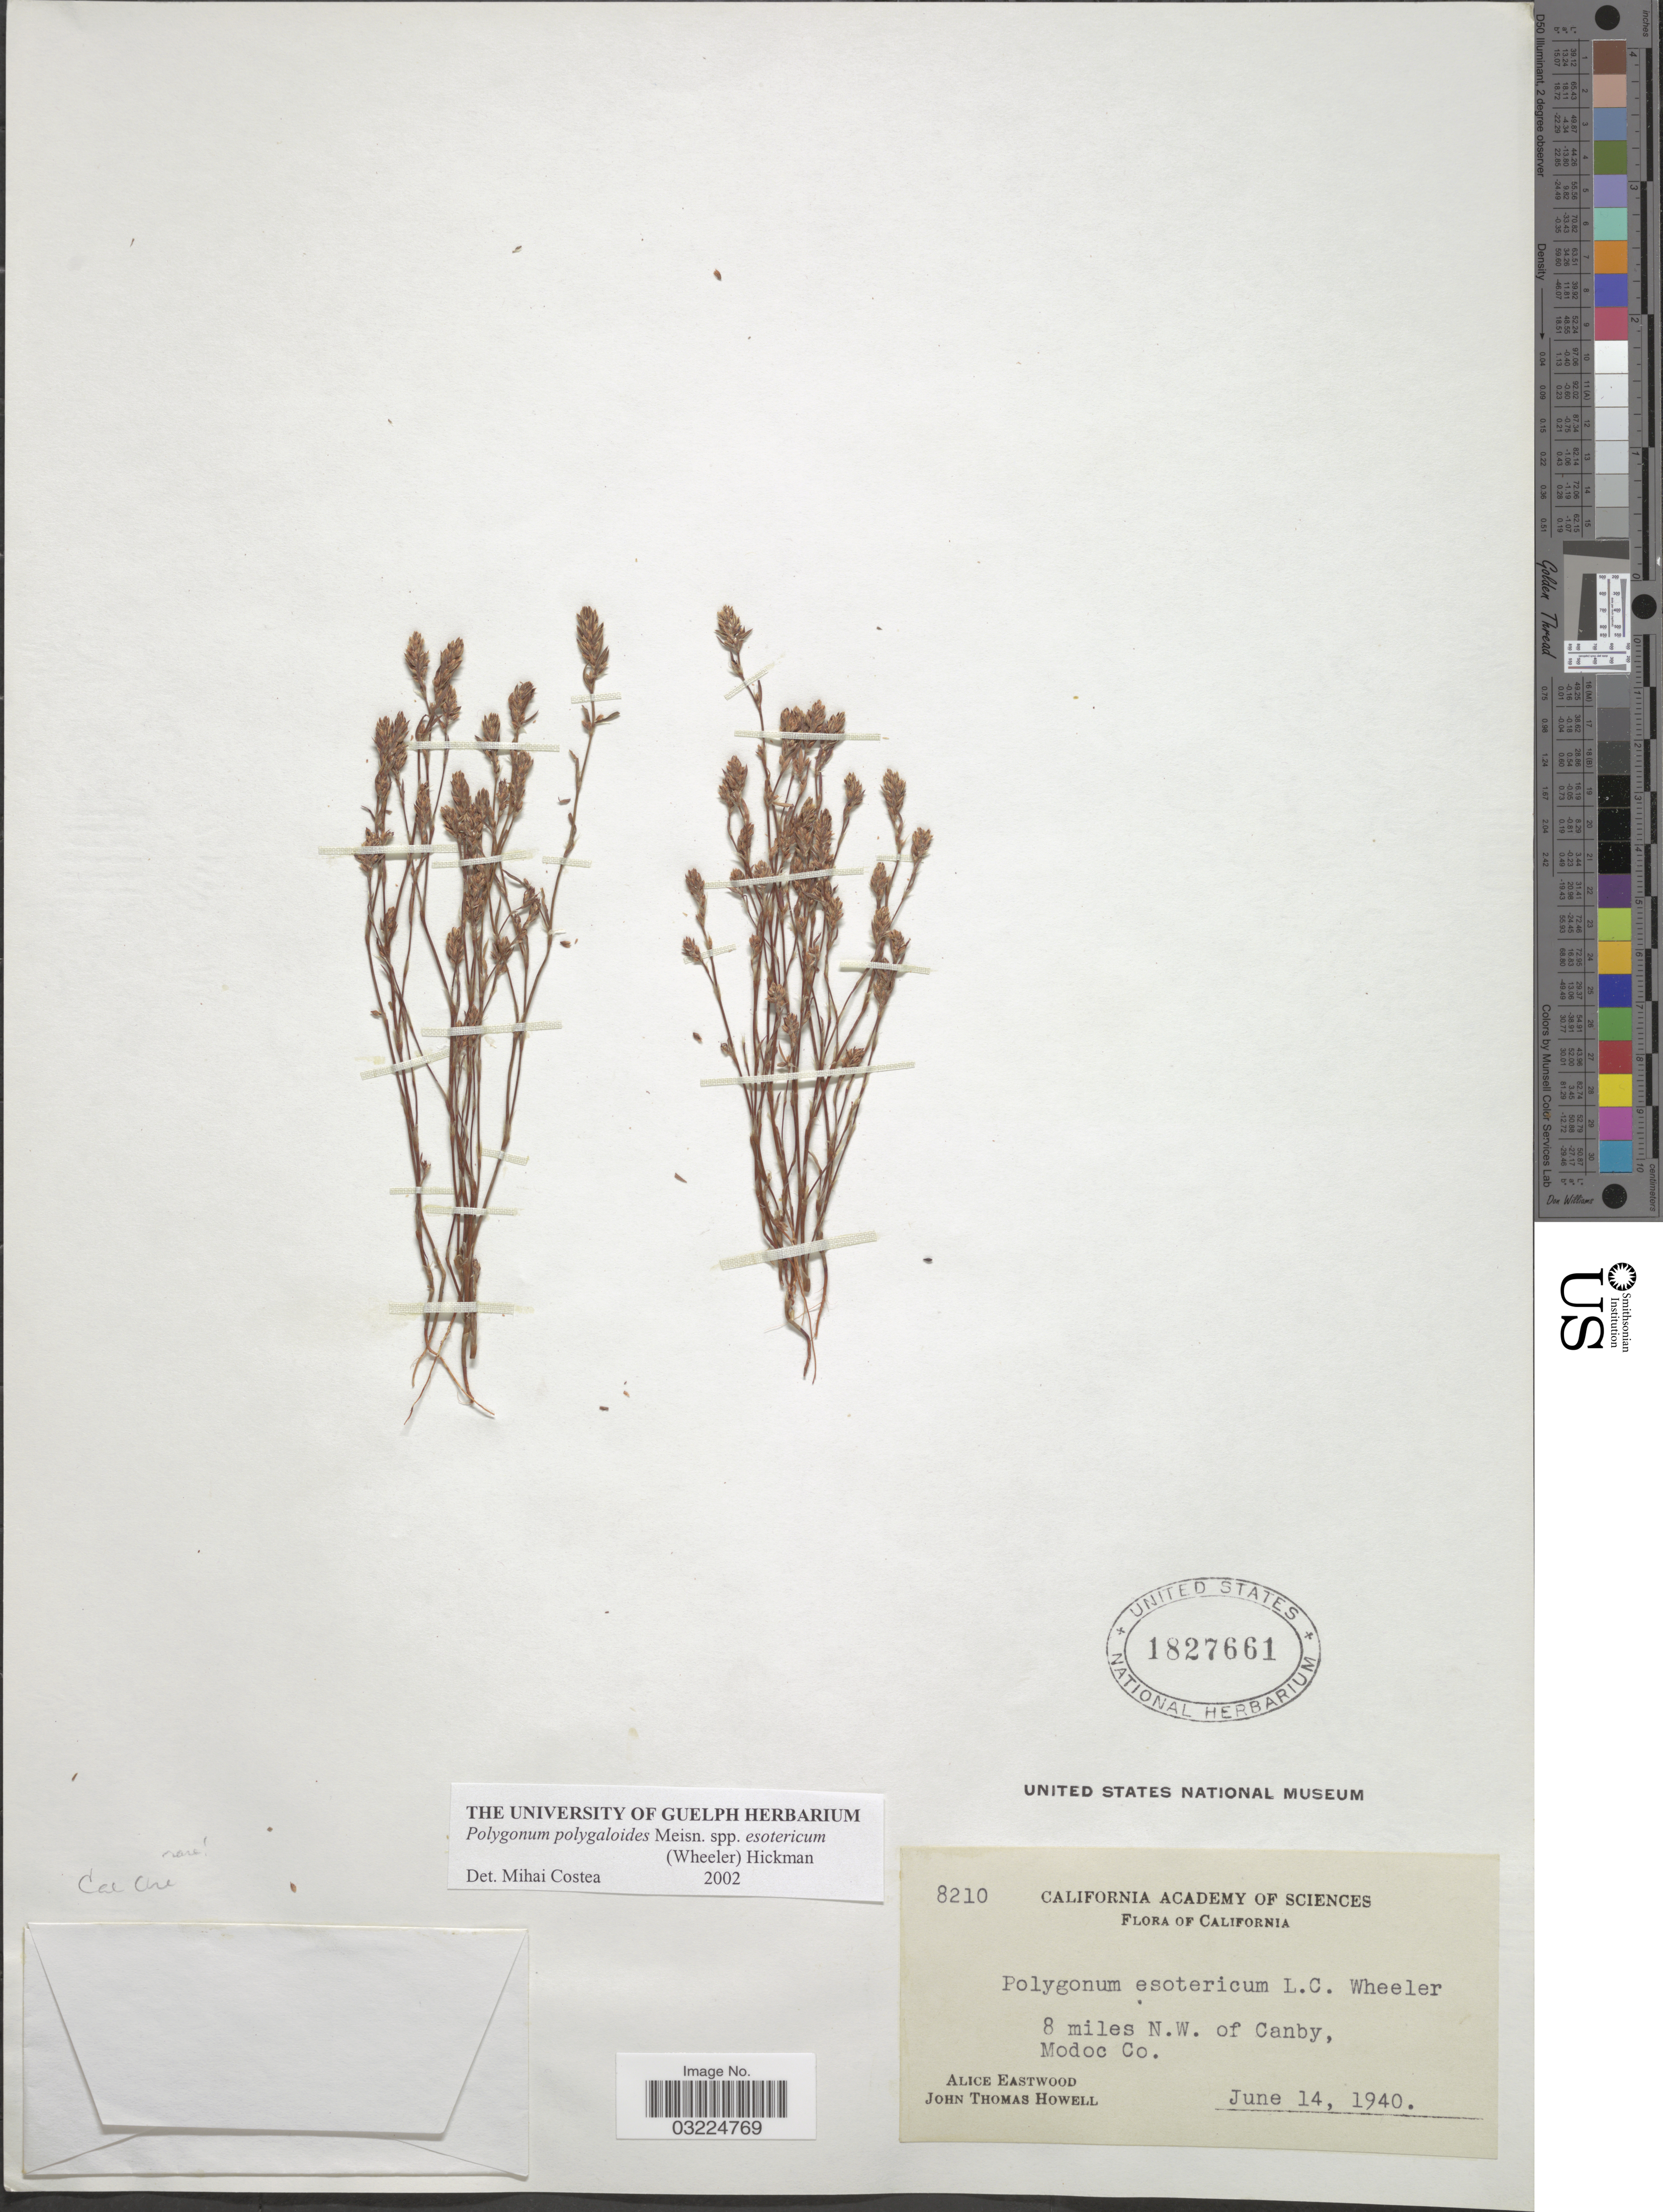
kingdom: Plantae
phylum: Tracheophyta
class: Magnoliopsida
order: Caryophyllales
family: Polygonaceae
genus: Polygonum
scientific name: Polygonum polygaloides subsp. esotericum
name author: (L.C. Wheeler) Hickman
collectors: A. Eastwood & J. T. Howell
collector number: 8210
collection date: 1940-06-14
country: United States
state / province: California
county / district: Modoc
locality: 8 miles N.W. of Canby, Modoc Co.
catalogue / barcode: US 1827661